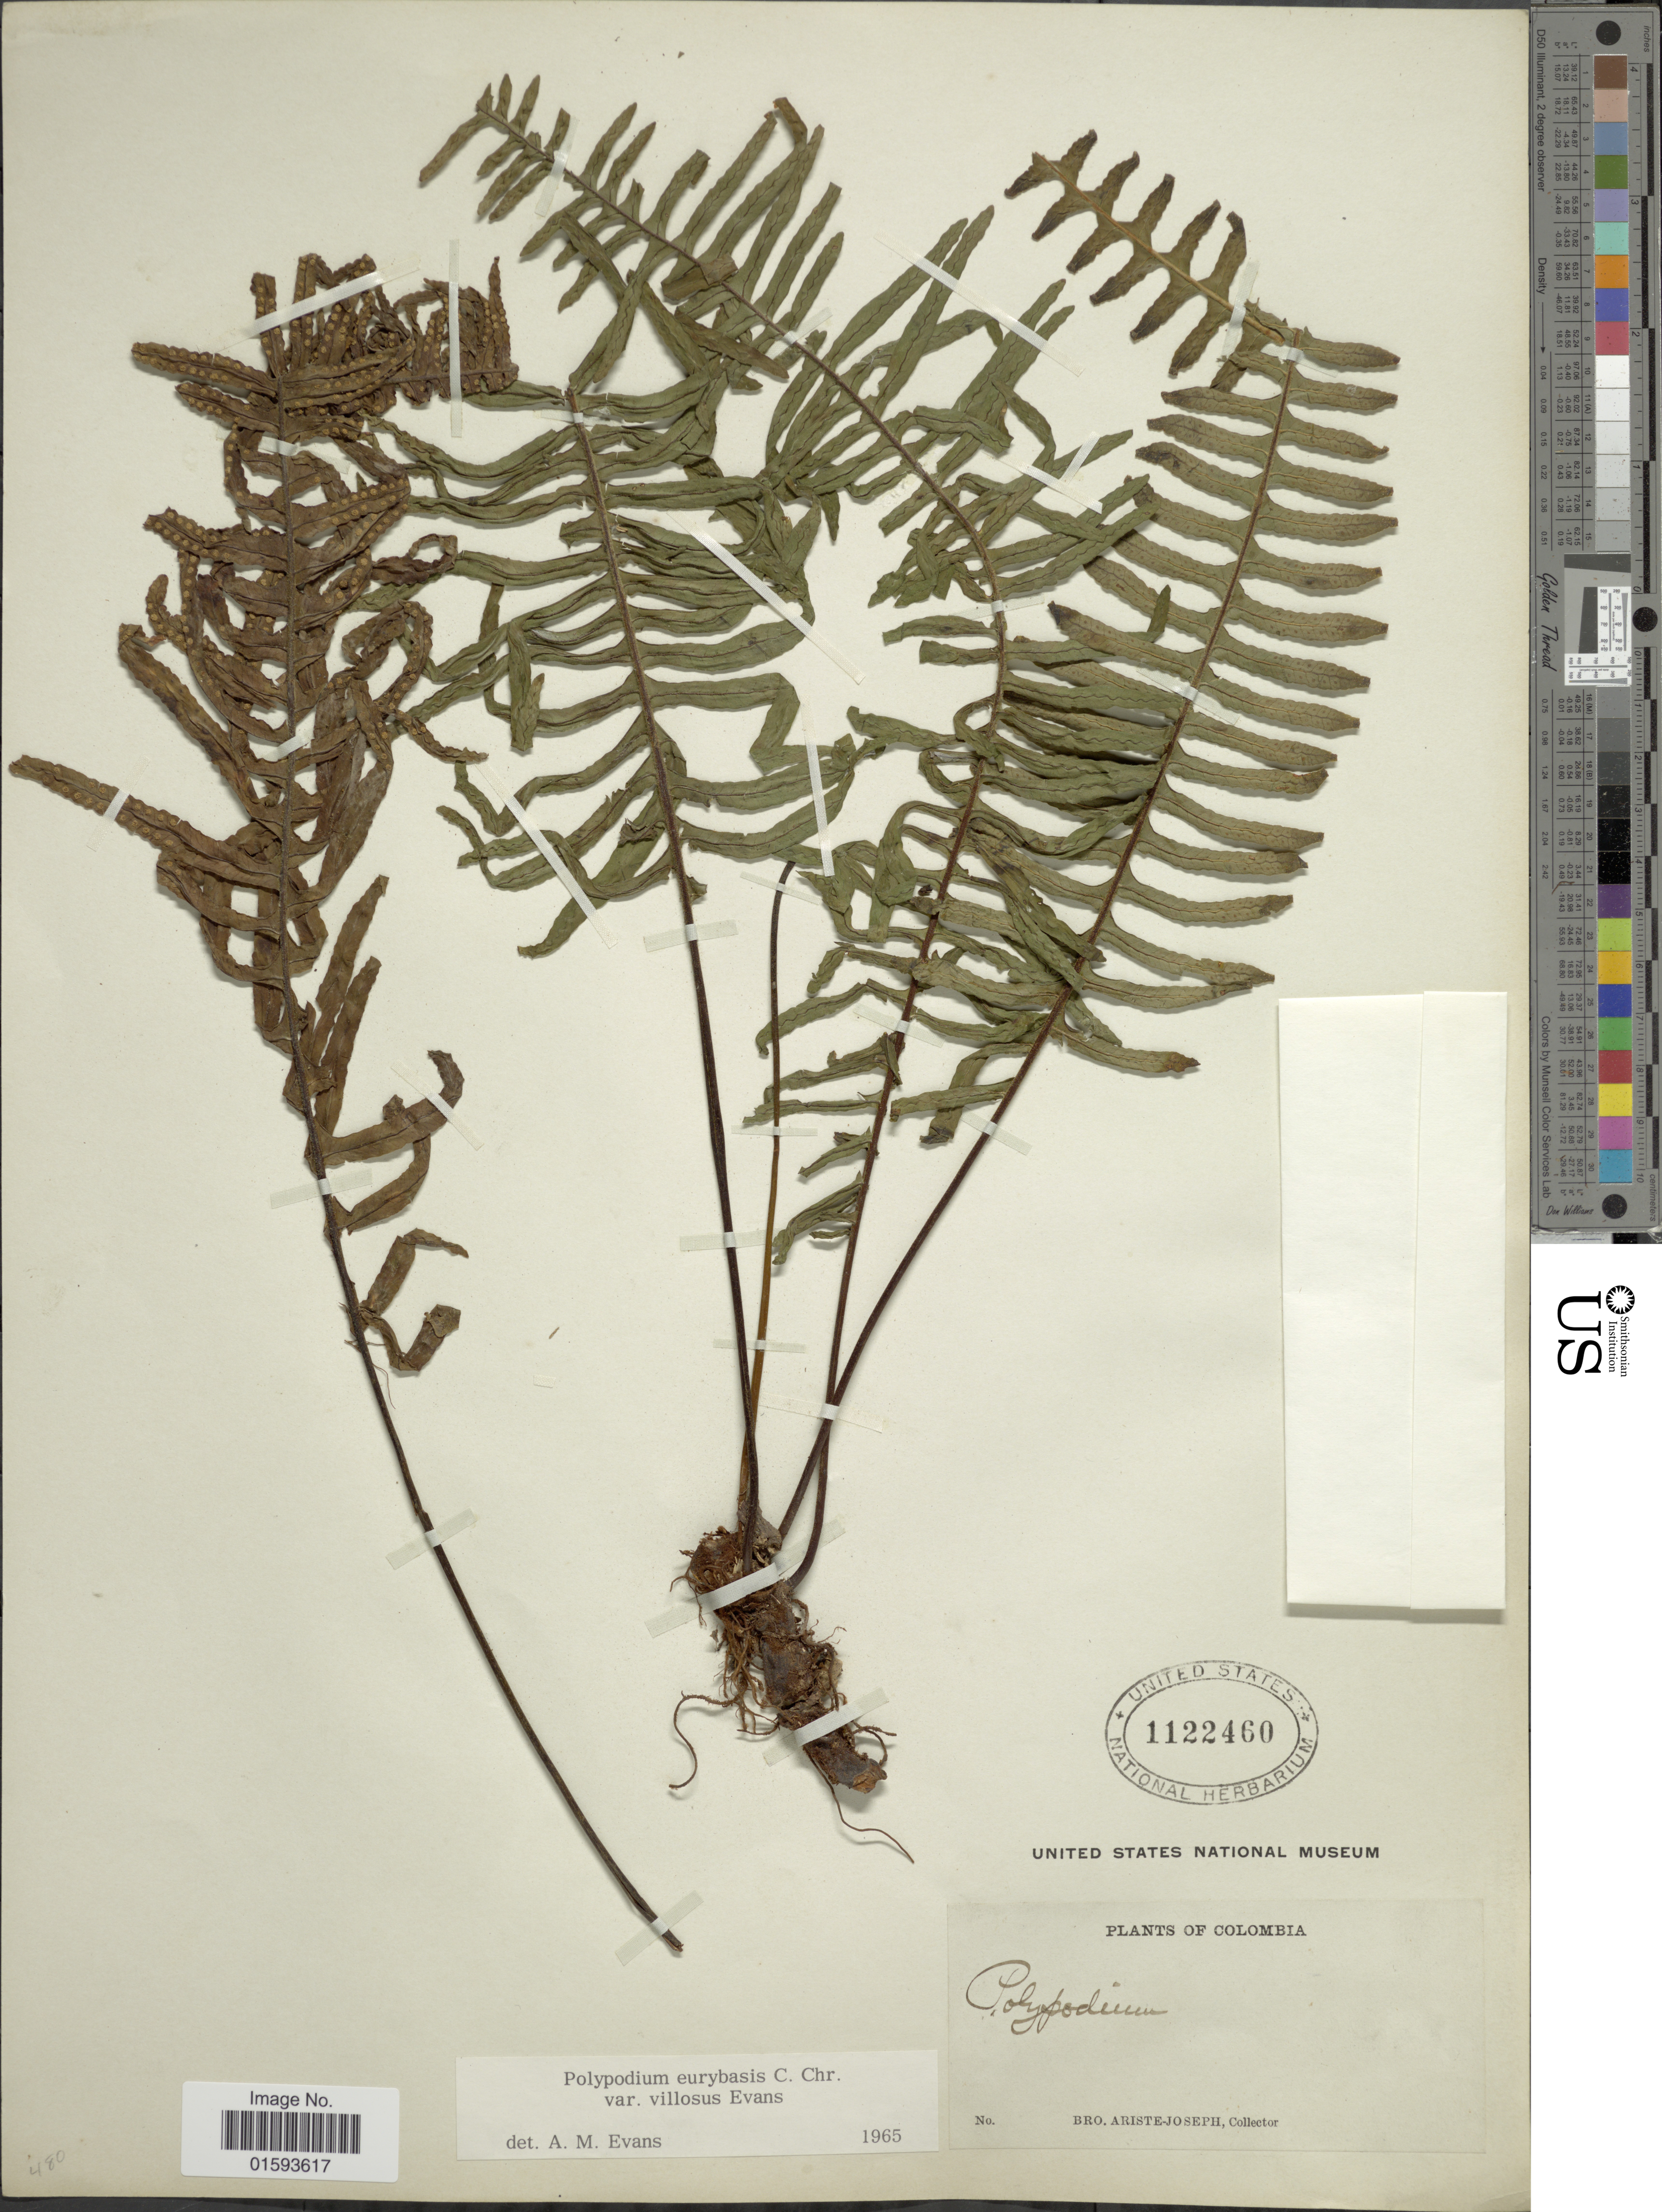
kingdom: Plantae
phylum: Tracheophyta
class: Polypodiopsida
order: Polypodiales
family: Polypodiaceae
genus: Pecluma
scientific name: Pecluma eurybasis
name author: (C. Chr.) M.G. Price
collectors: Bro. Ariste-Joseph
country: Colombia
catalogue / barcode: US 1122460